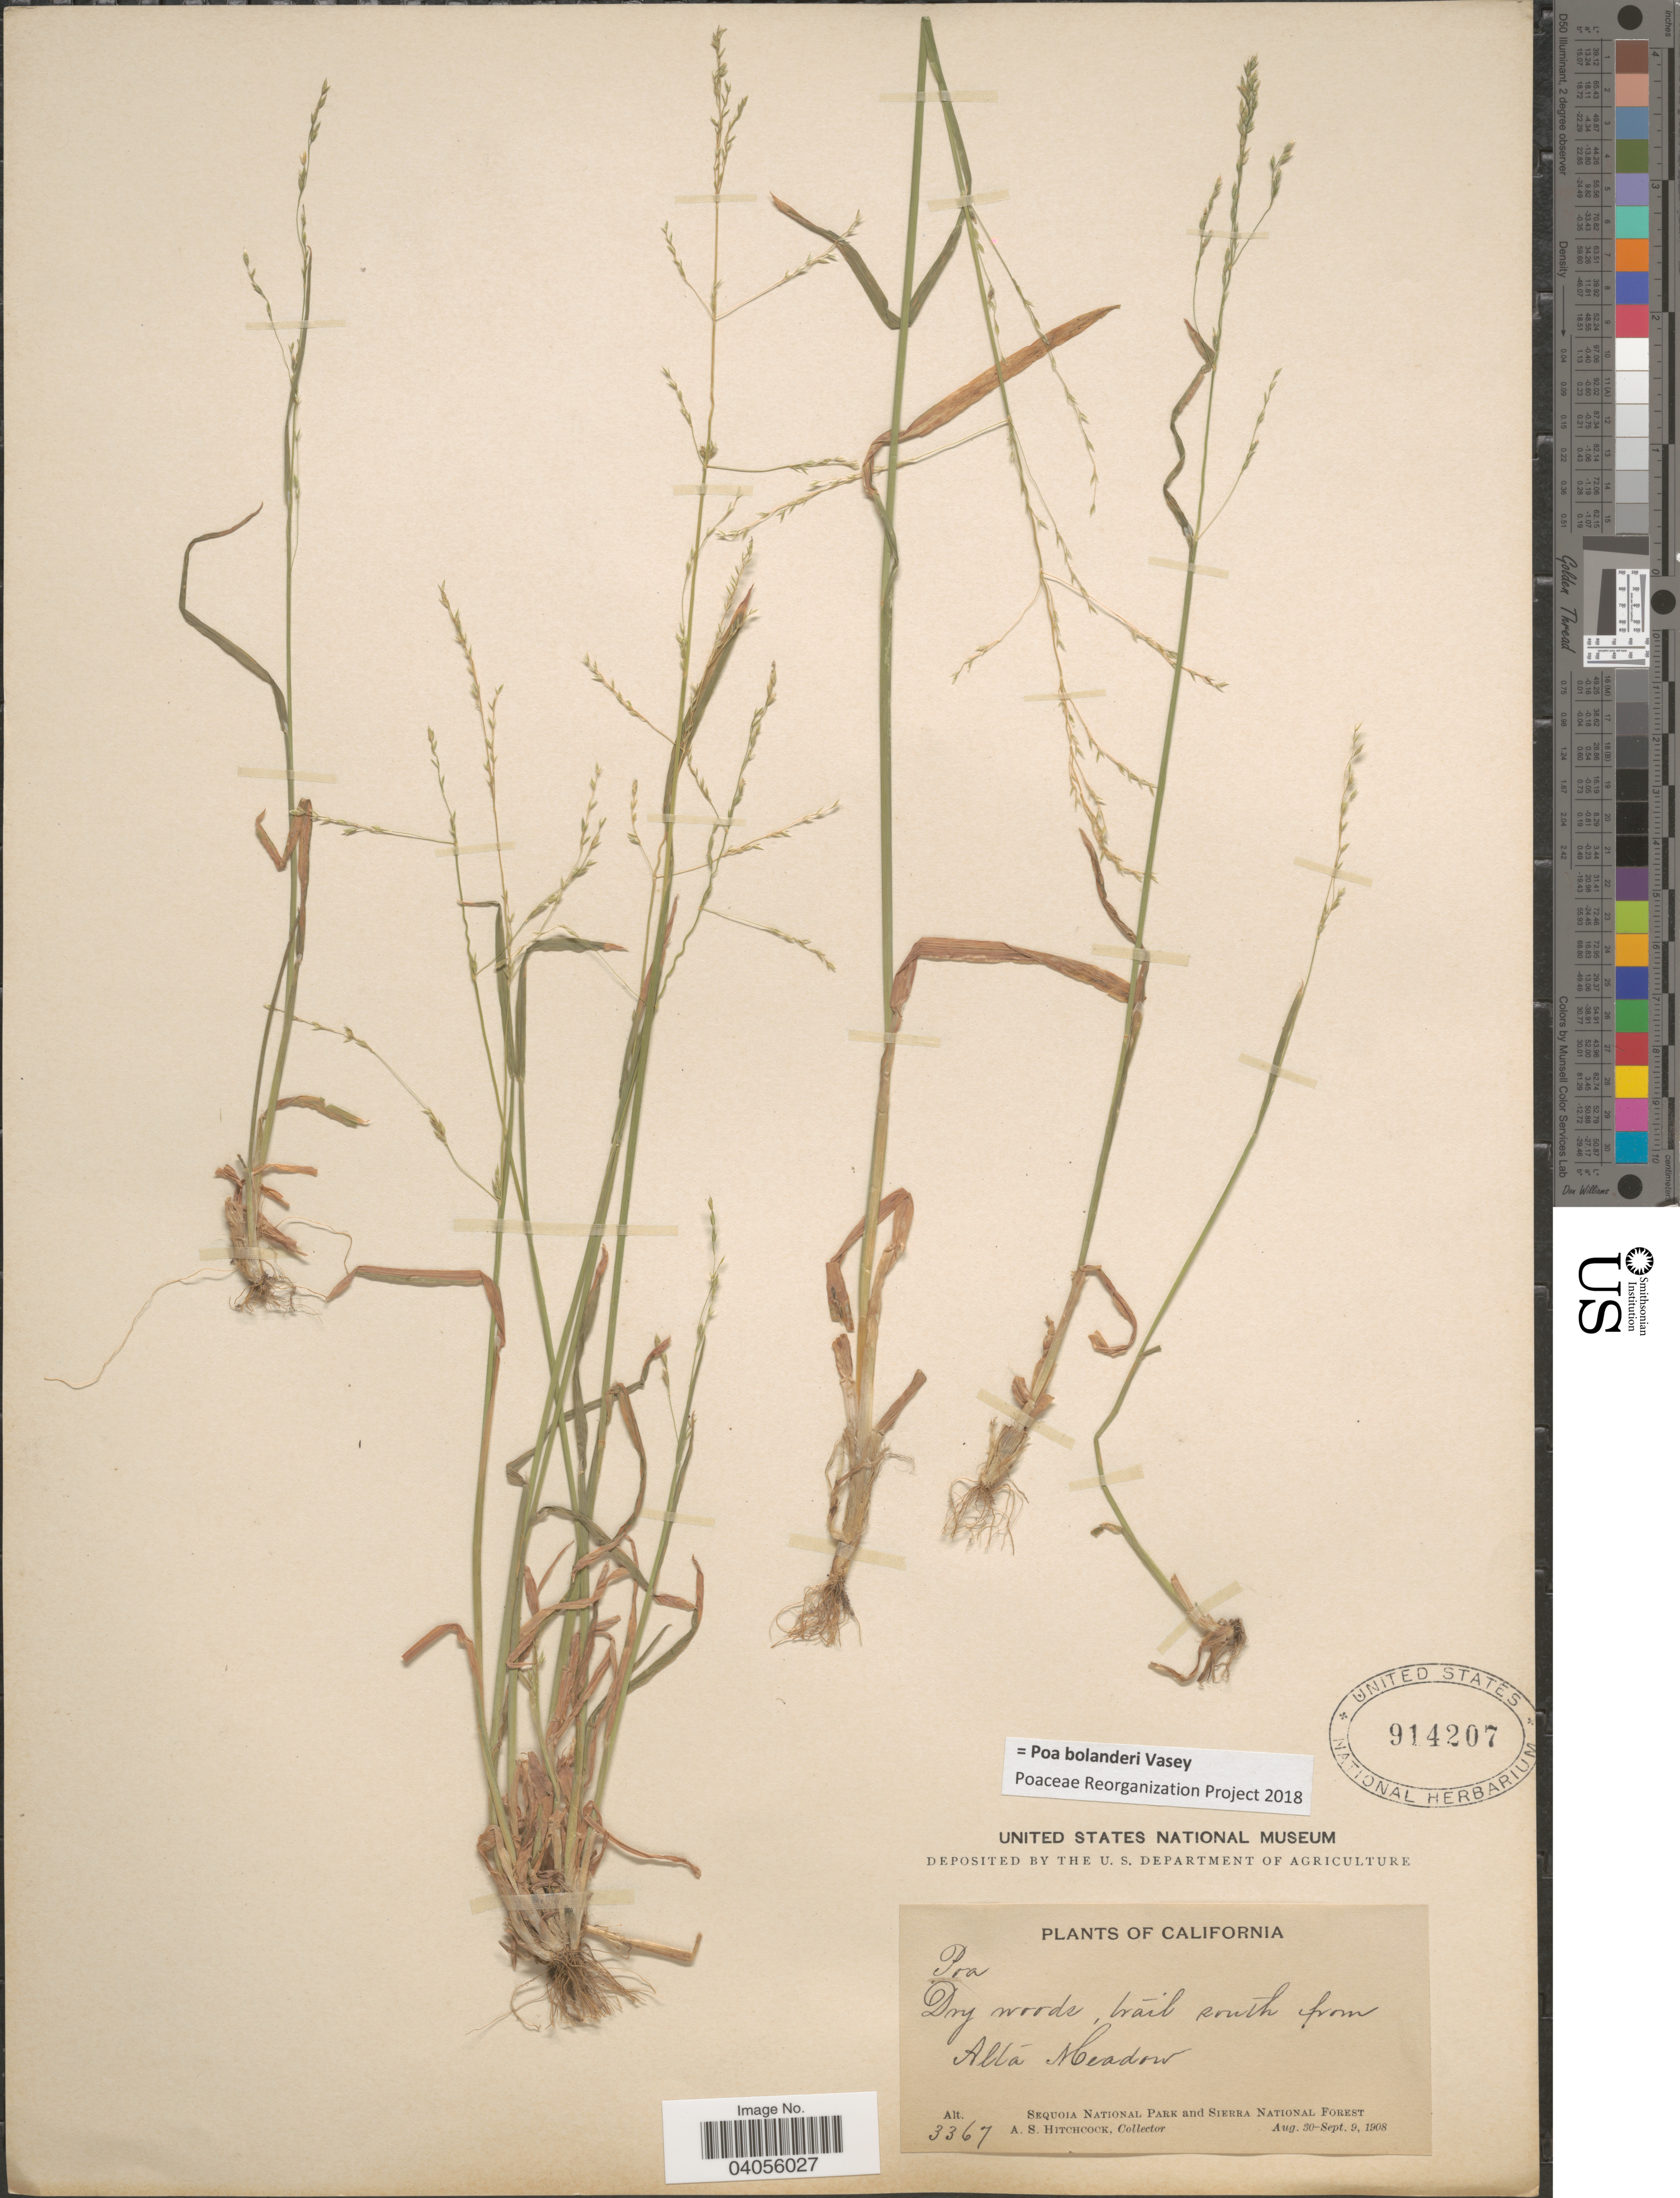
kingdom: Plantae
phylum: Tracheophyta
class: Liliopsida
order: Poales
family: Poaceae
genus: Poa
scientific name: Poa bolanderi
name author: Vasey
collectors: A. S. Hitchcock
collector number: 3367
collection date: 1908-08-30/1908-09-09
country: United States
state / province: California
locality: Alta Meadow. Sequoia National Park and Sierra National Park.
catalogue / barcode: US 914207